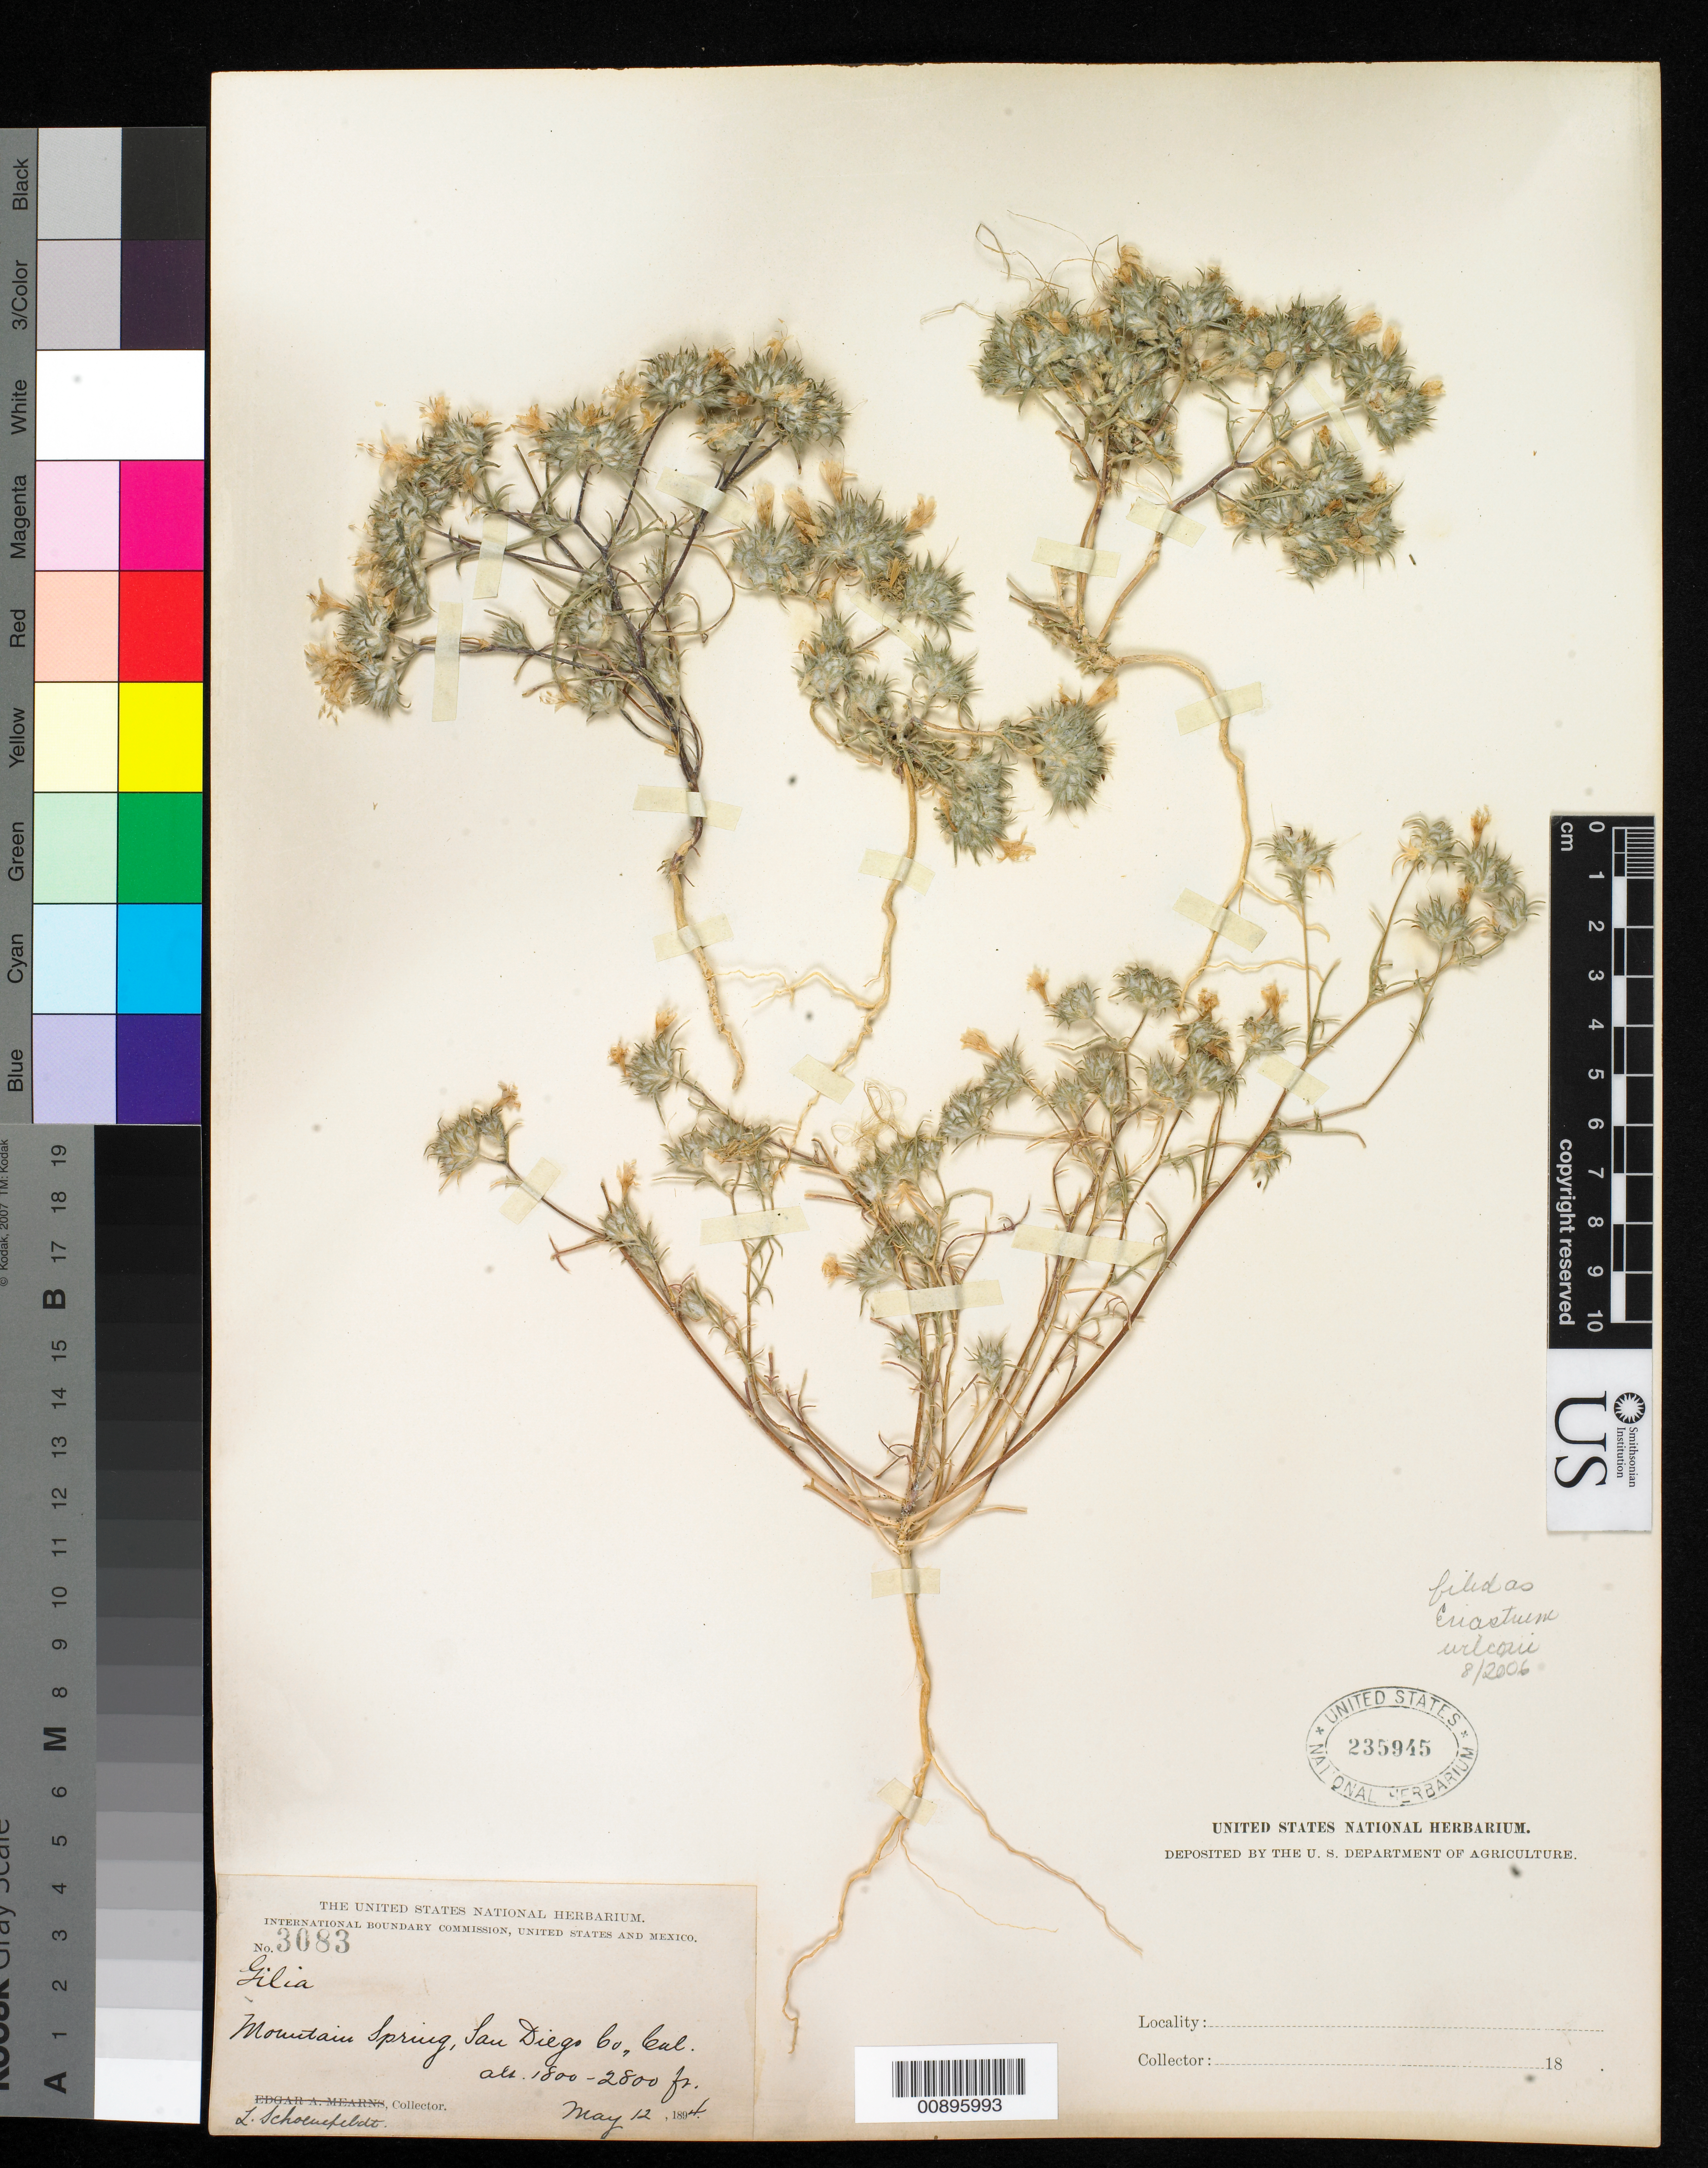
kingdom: Plantae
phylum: Tracheophyta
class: Magnoliopsida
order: Ericales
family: Polemoniaceae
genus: Eriastrum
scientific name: Eriastrum wilcoxii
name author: (A. Nelson) H. Mason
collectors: L. Schoenfeldt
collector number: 3083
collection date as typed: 12 May 1894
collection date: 1894-05-12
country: United States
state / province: California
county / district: San Diego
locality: Mountain Spring, San Diego County, California.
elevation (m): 549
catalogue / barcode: US 235945